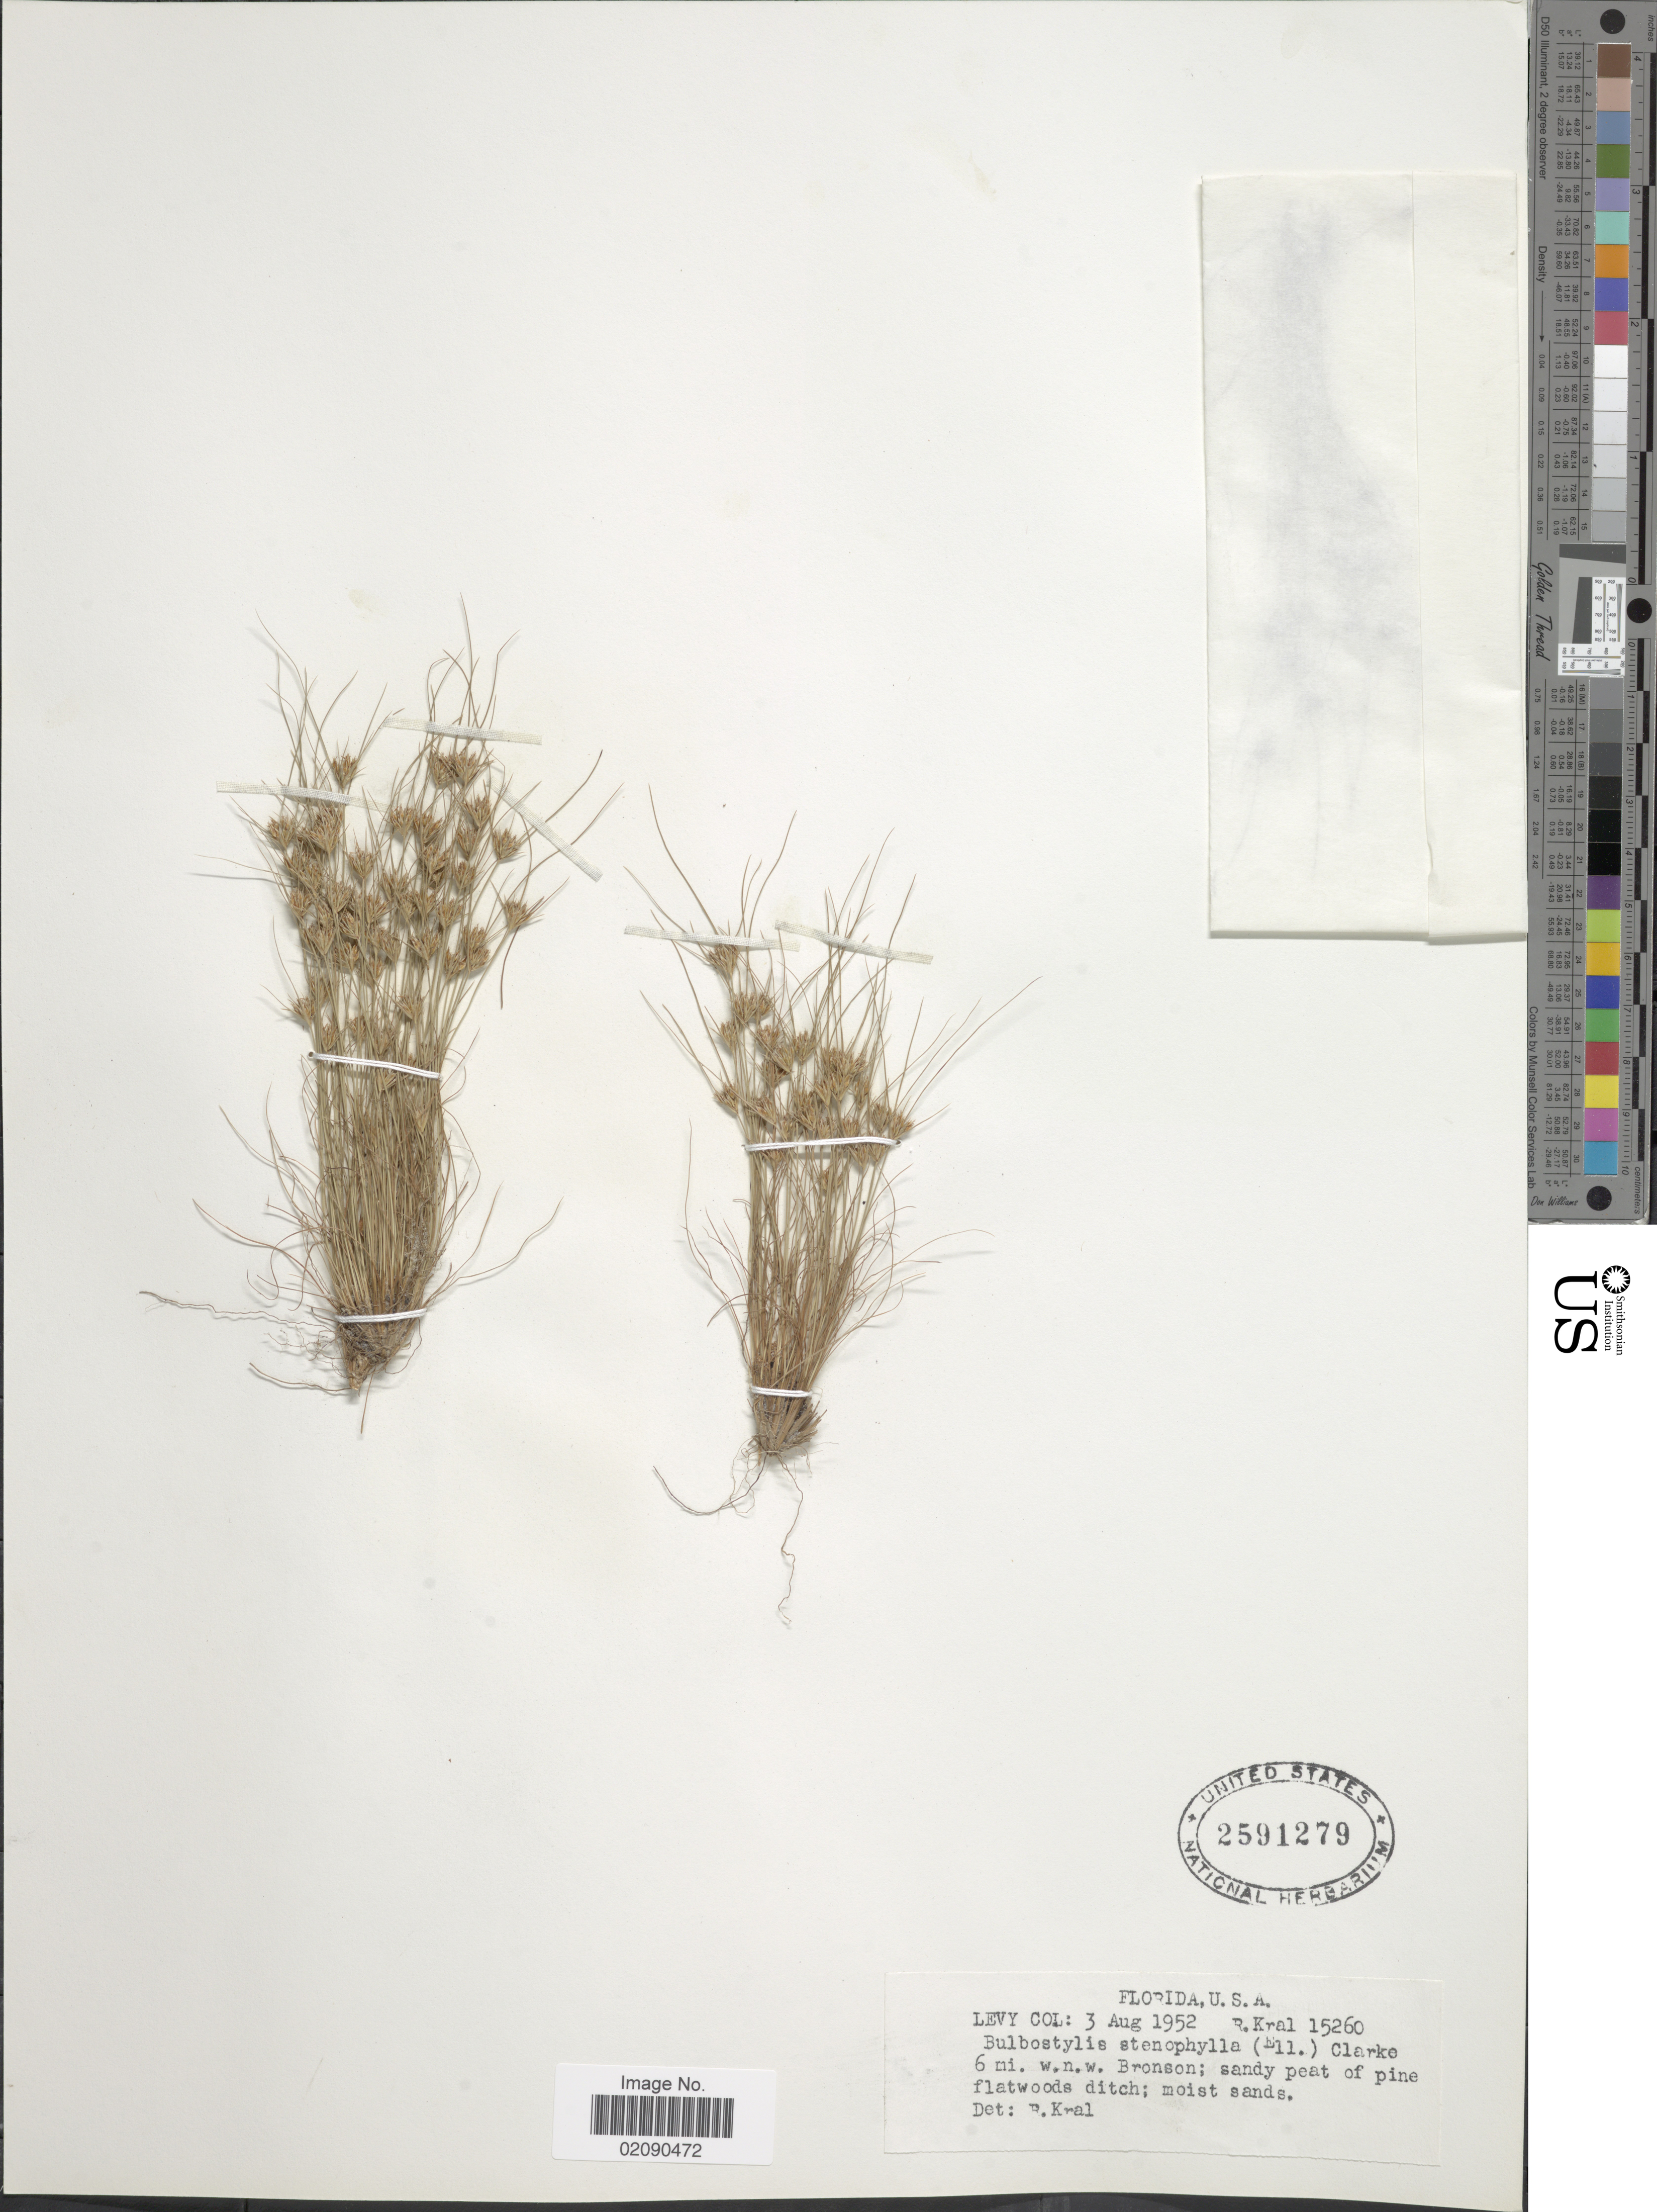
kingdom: Plantae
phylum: Tracheophyta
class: Liliopsida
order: Poales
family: Cyperaceae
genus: Bulbostylis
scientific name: Bulbostylis stenophylla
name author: (Elliott) C.B. Clarke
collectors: R. Kral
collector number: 15260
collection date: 1952-08-03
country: United States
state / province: Florida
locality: Levy Co; 6 mi w.n.w. Bronson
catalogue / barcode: US 2591279